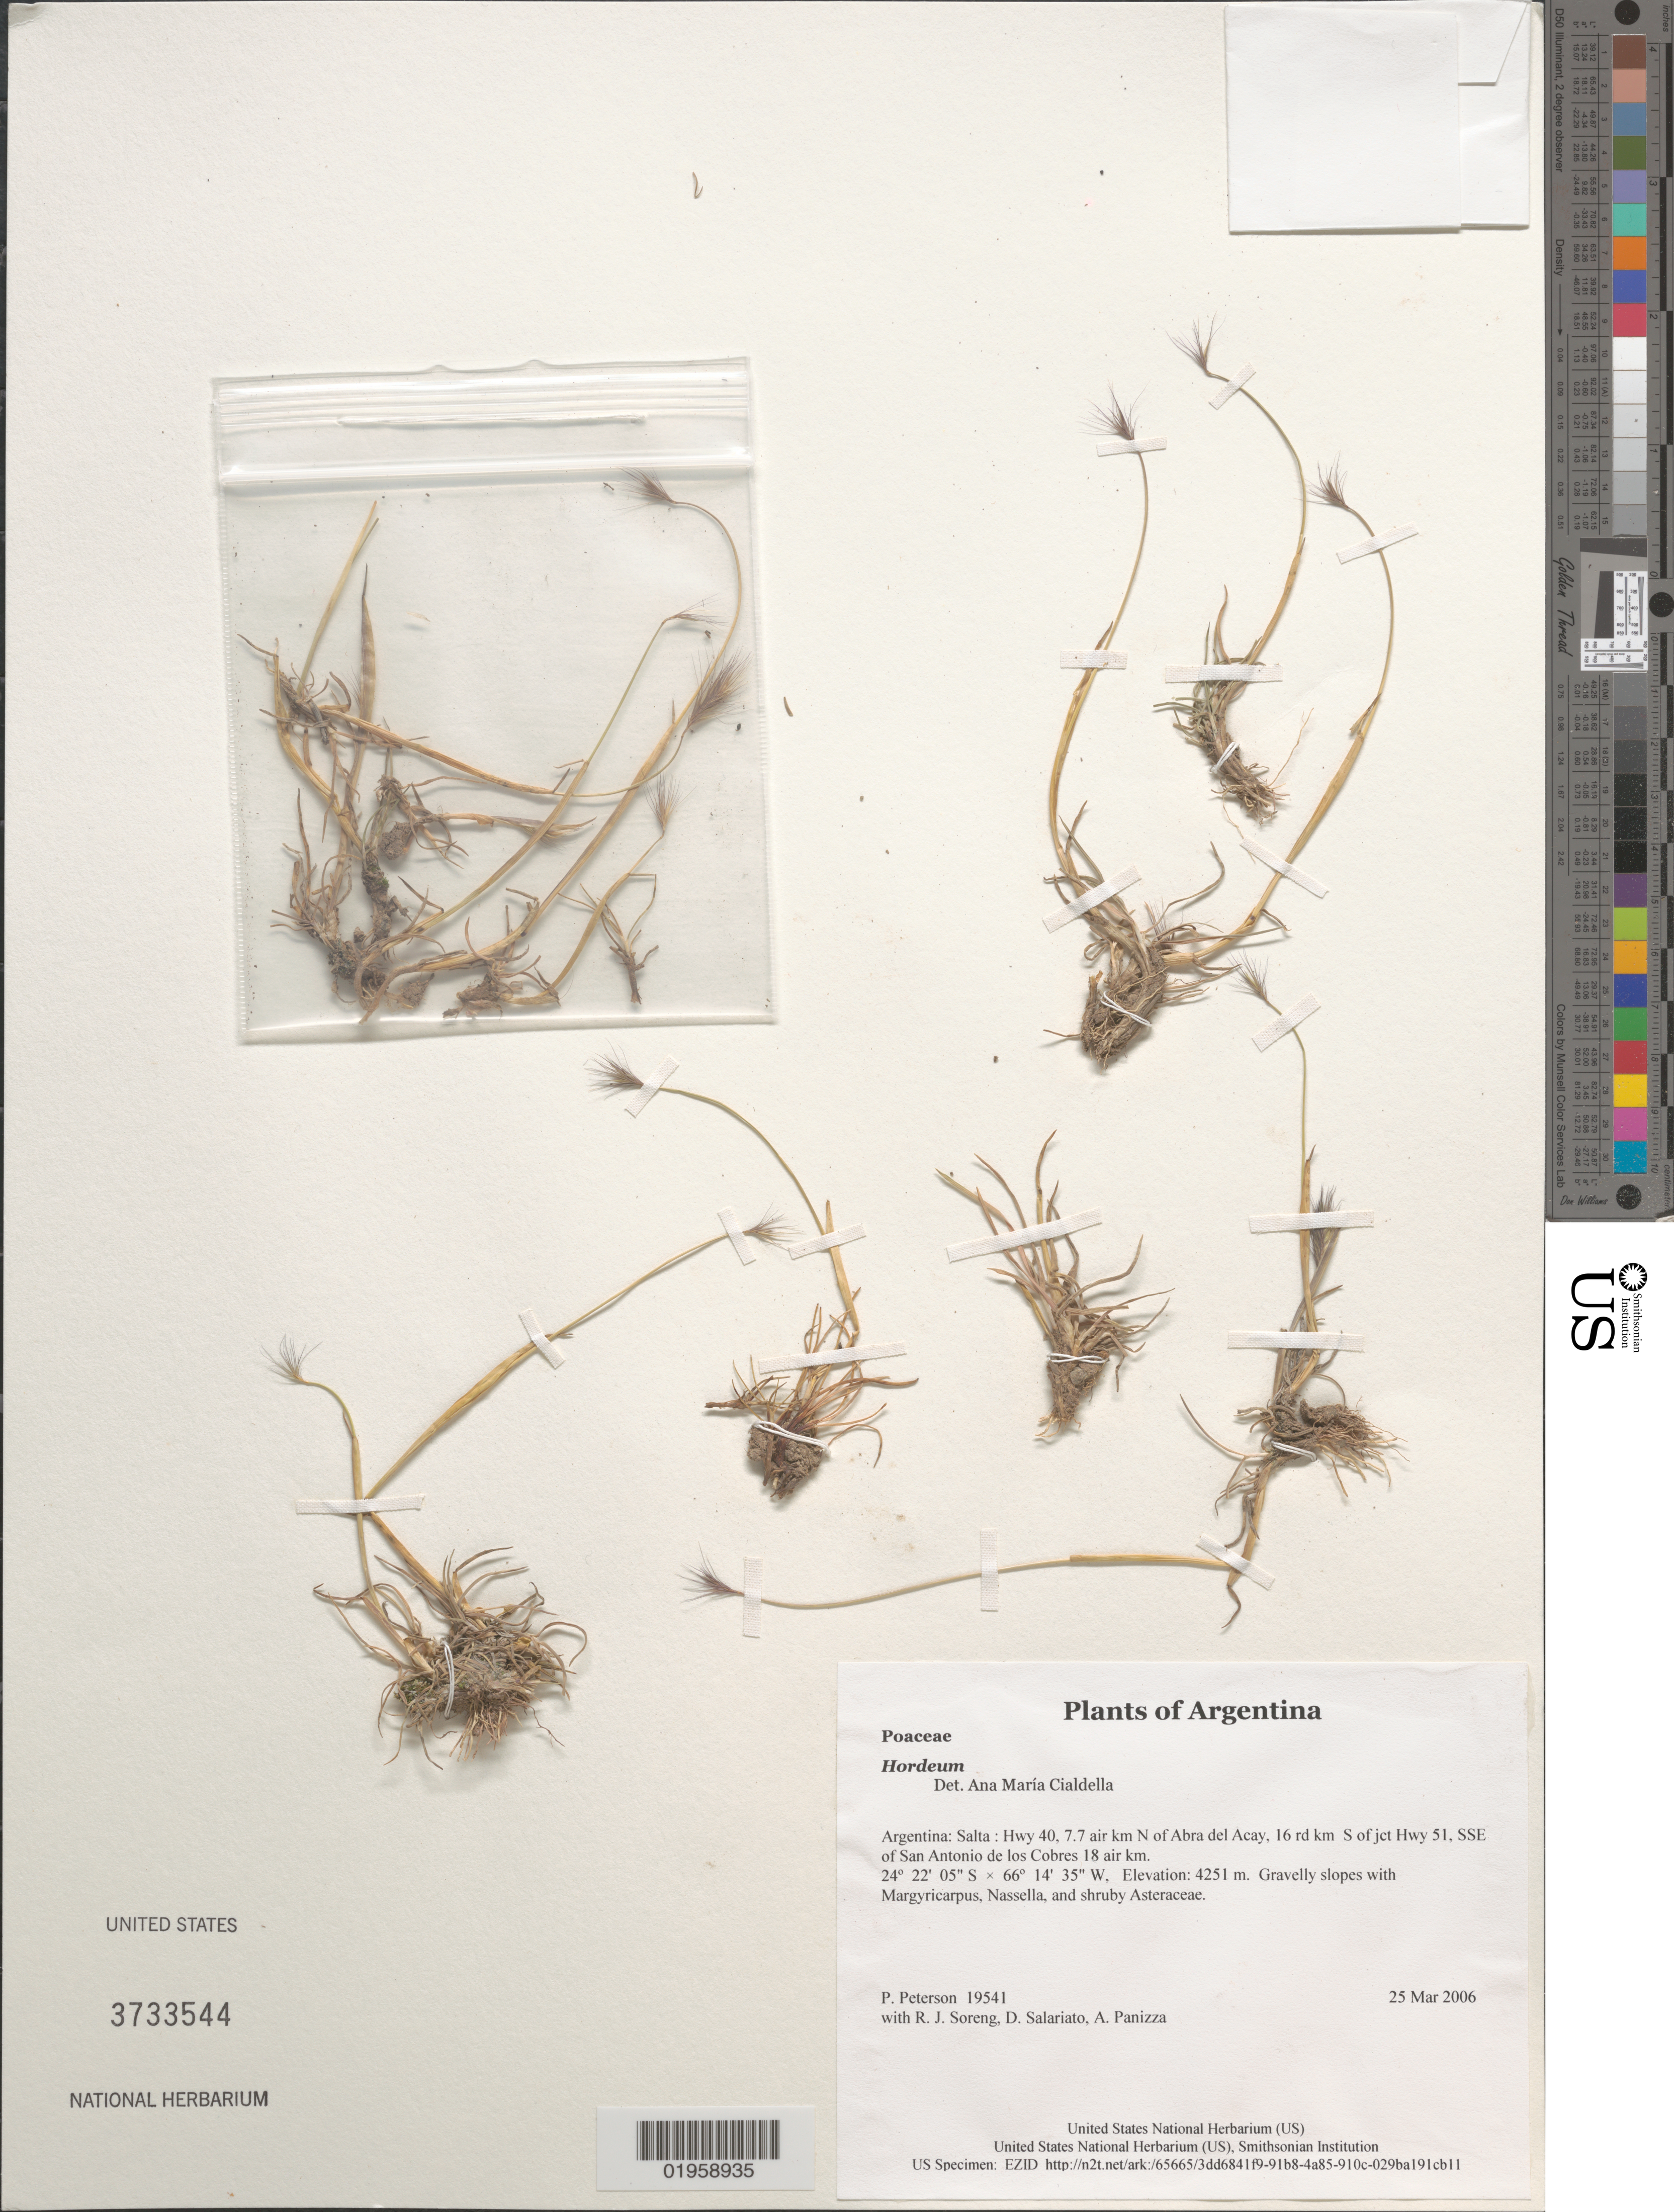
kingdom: Plantae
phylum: Tracheophyta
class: Liliopsida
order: Poales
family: Poaceae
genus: Hordeum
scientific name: Hordeum sp.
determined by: Cialdella, A. M.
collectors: P. M. Peterson, R. J. Soreng, D. Salariato & A. Panizza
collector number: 19541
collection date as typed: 25 Mar 2006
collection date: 2006-03-25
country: Argentina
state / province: Salta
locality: Hwy 40, 7.7 air km N of Abra del Acay, 16 rd km S of jct Hwy 51, SSE of San Antonio de los Cobres 18 air km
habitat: Gravelly slopes with Margyricarpus, Nassella, and shruby Asteraceae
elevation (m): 4251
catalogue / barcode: US 3733544